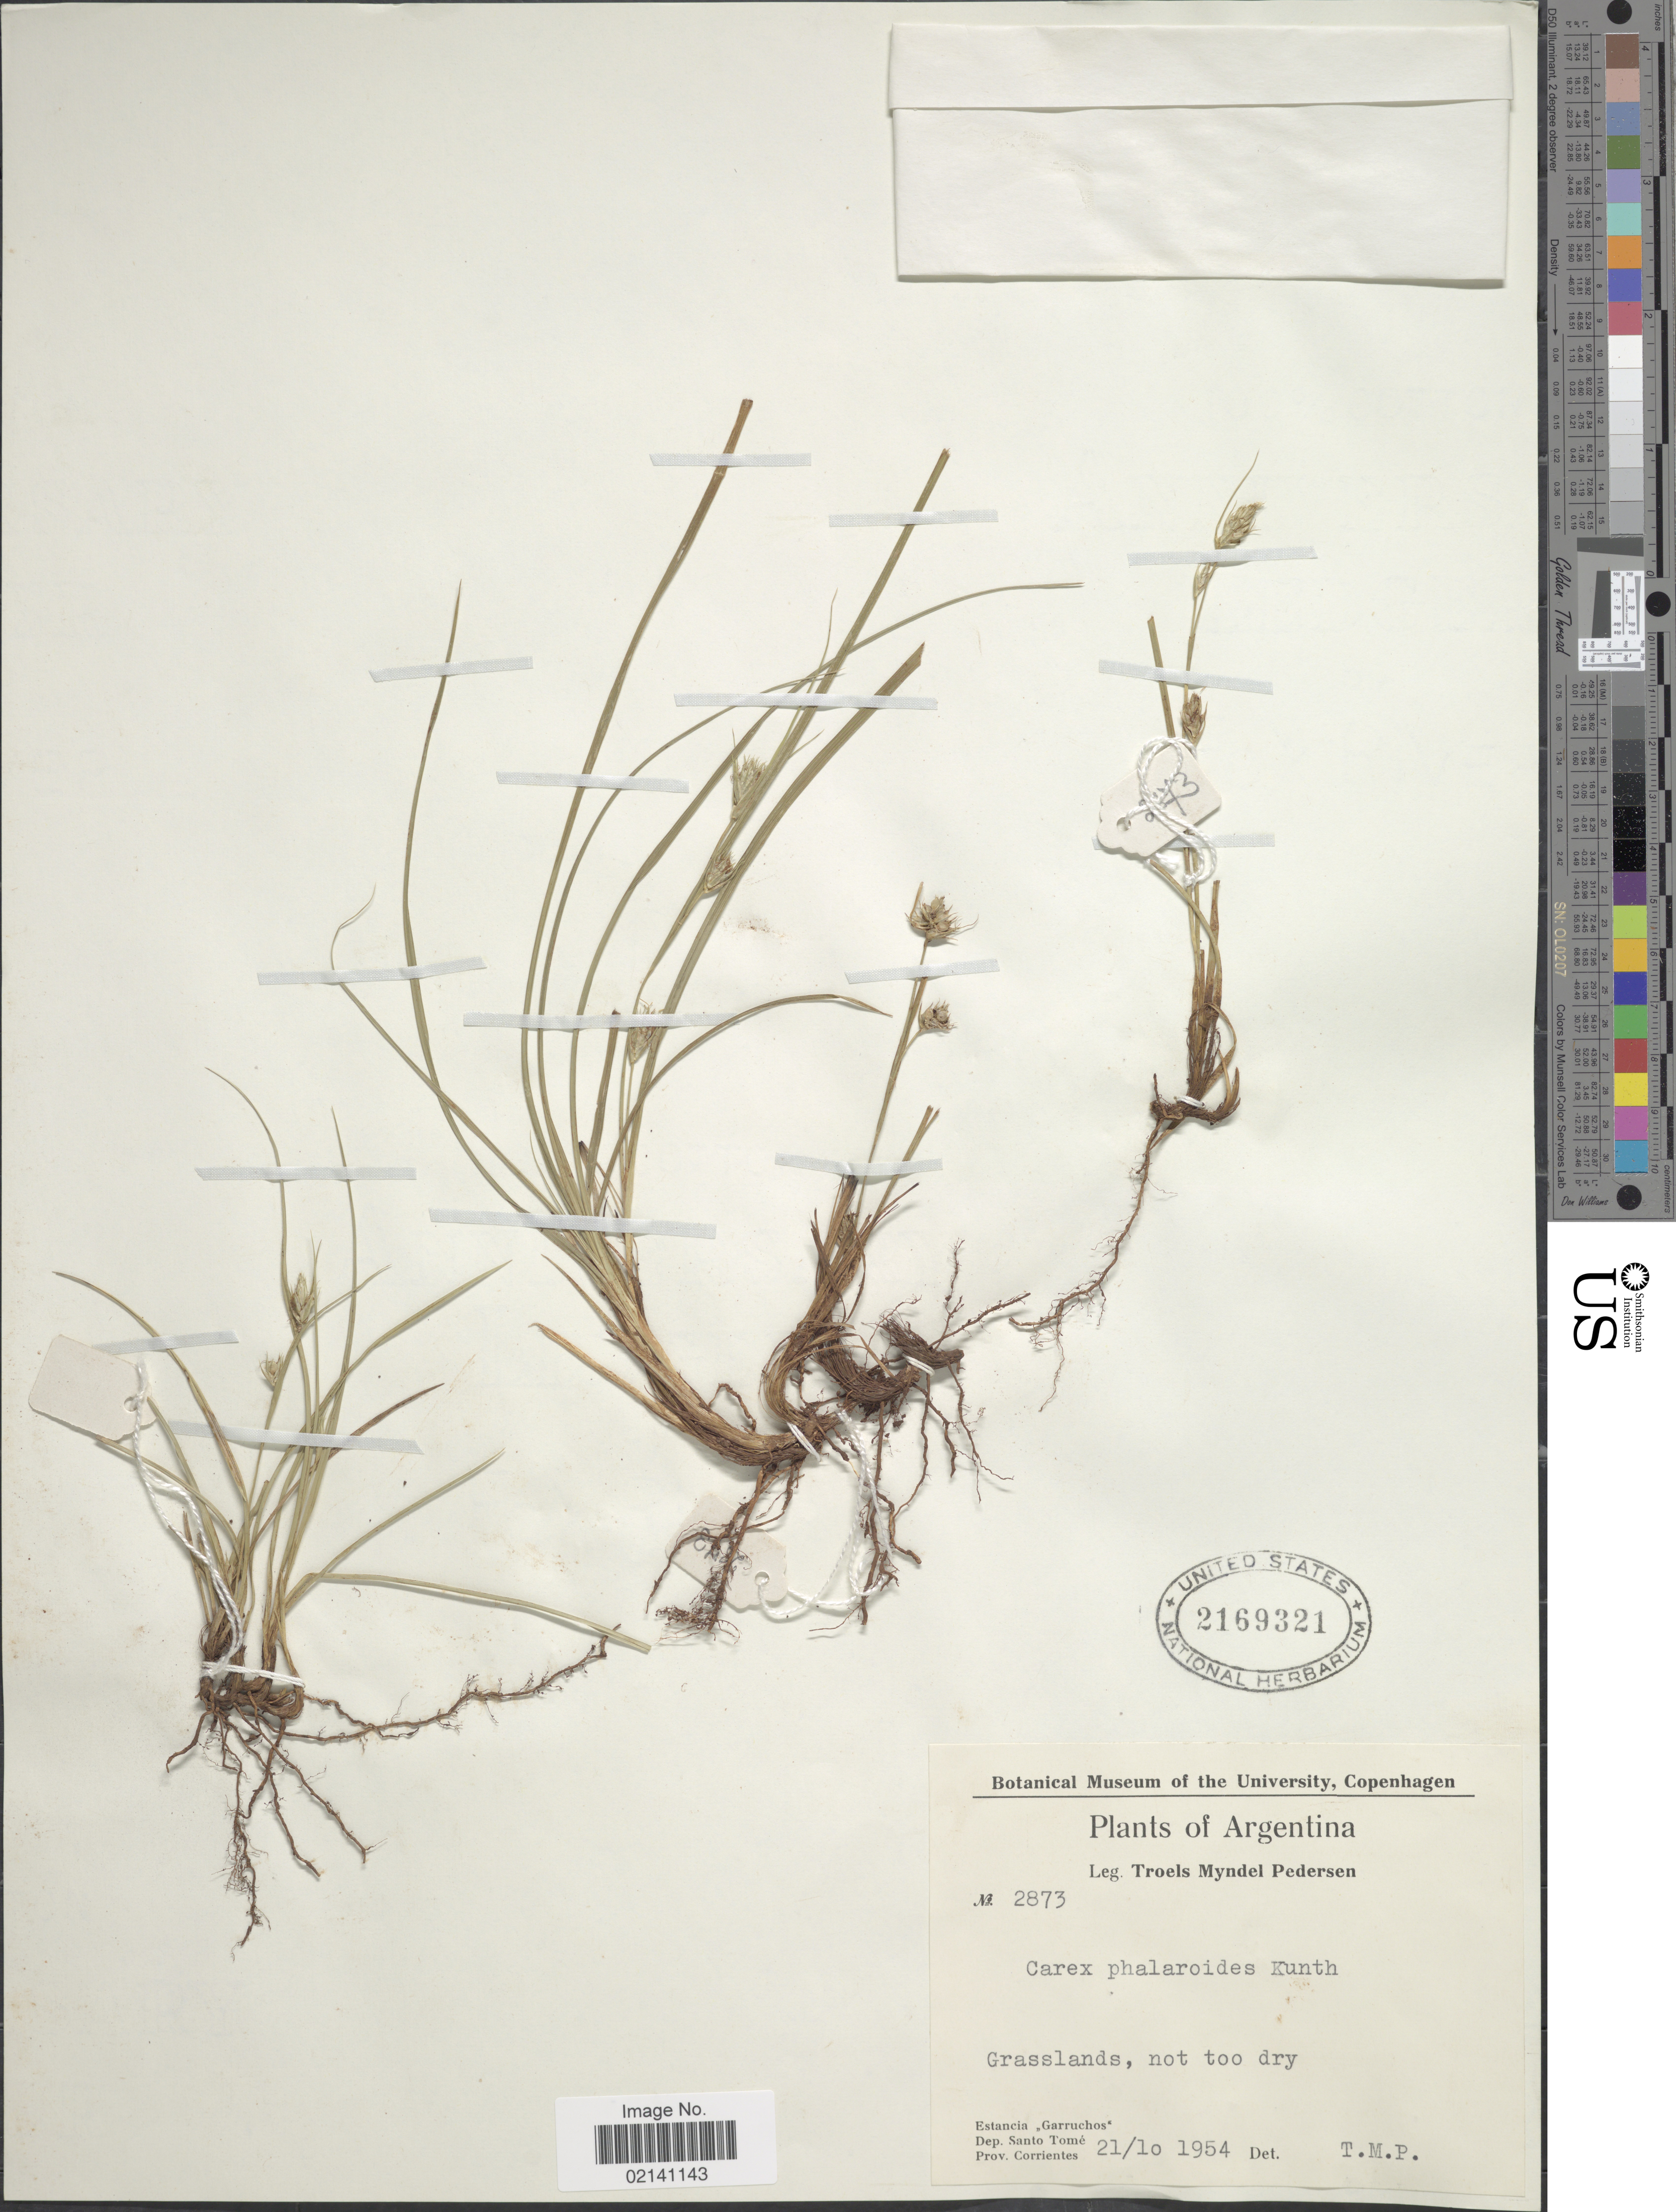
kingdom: Plantae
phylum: Tracheophyta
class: Liliopsida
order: Poales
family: Cyperaceae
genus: Carex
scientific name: Carex phalaroides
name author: Kunth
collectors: T. Pederson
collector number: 2873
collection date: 1954-10-21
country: Argentina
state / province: Corrientes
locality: Estancia, Garruchos, Dep. Santo Tome, Prov. Corrientes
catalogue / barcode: US 2169321